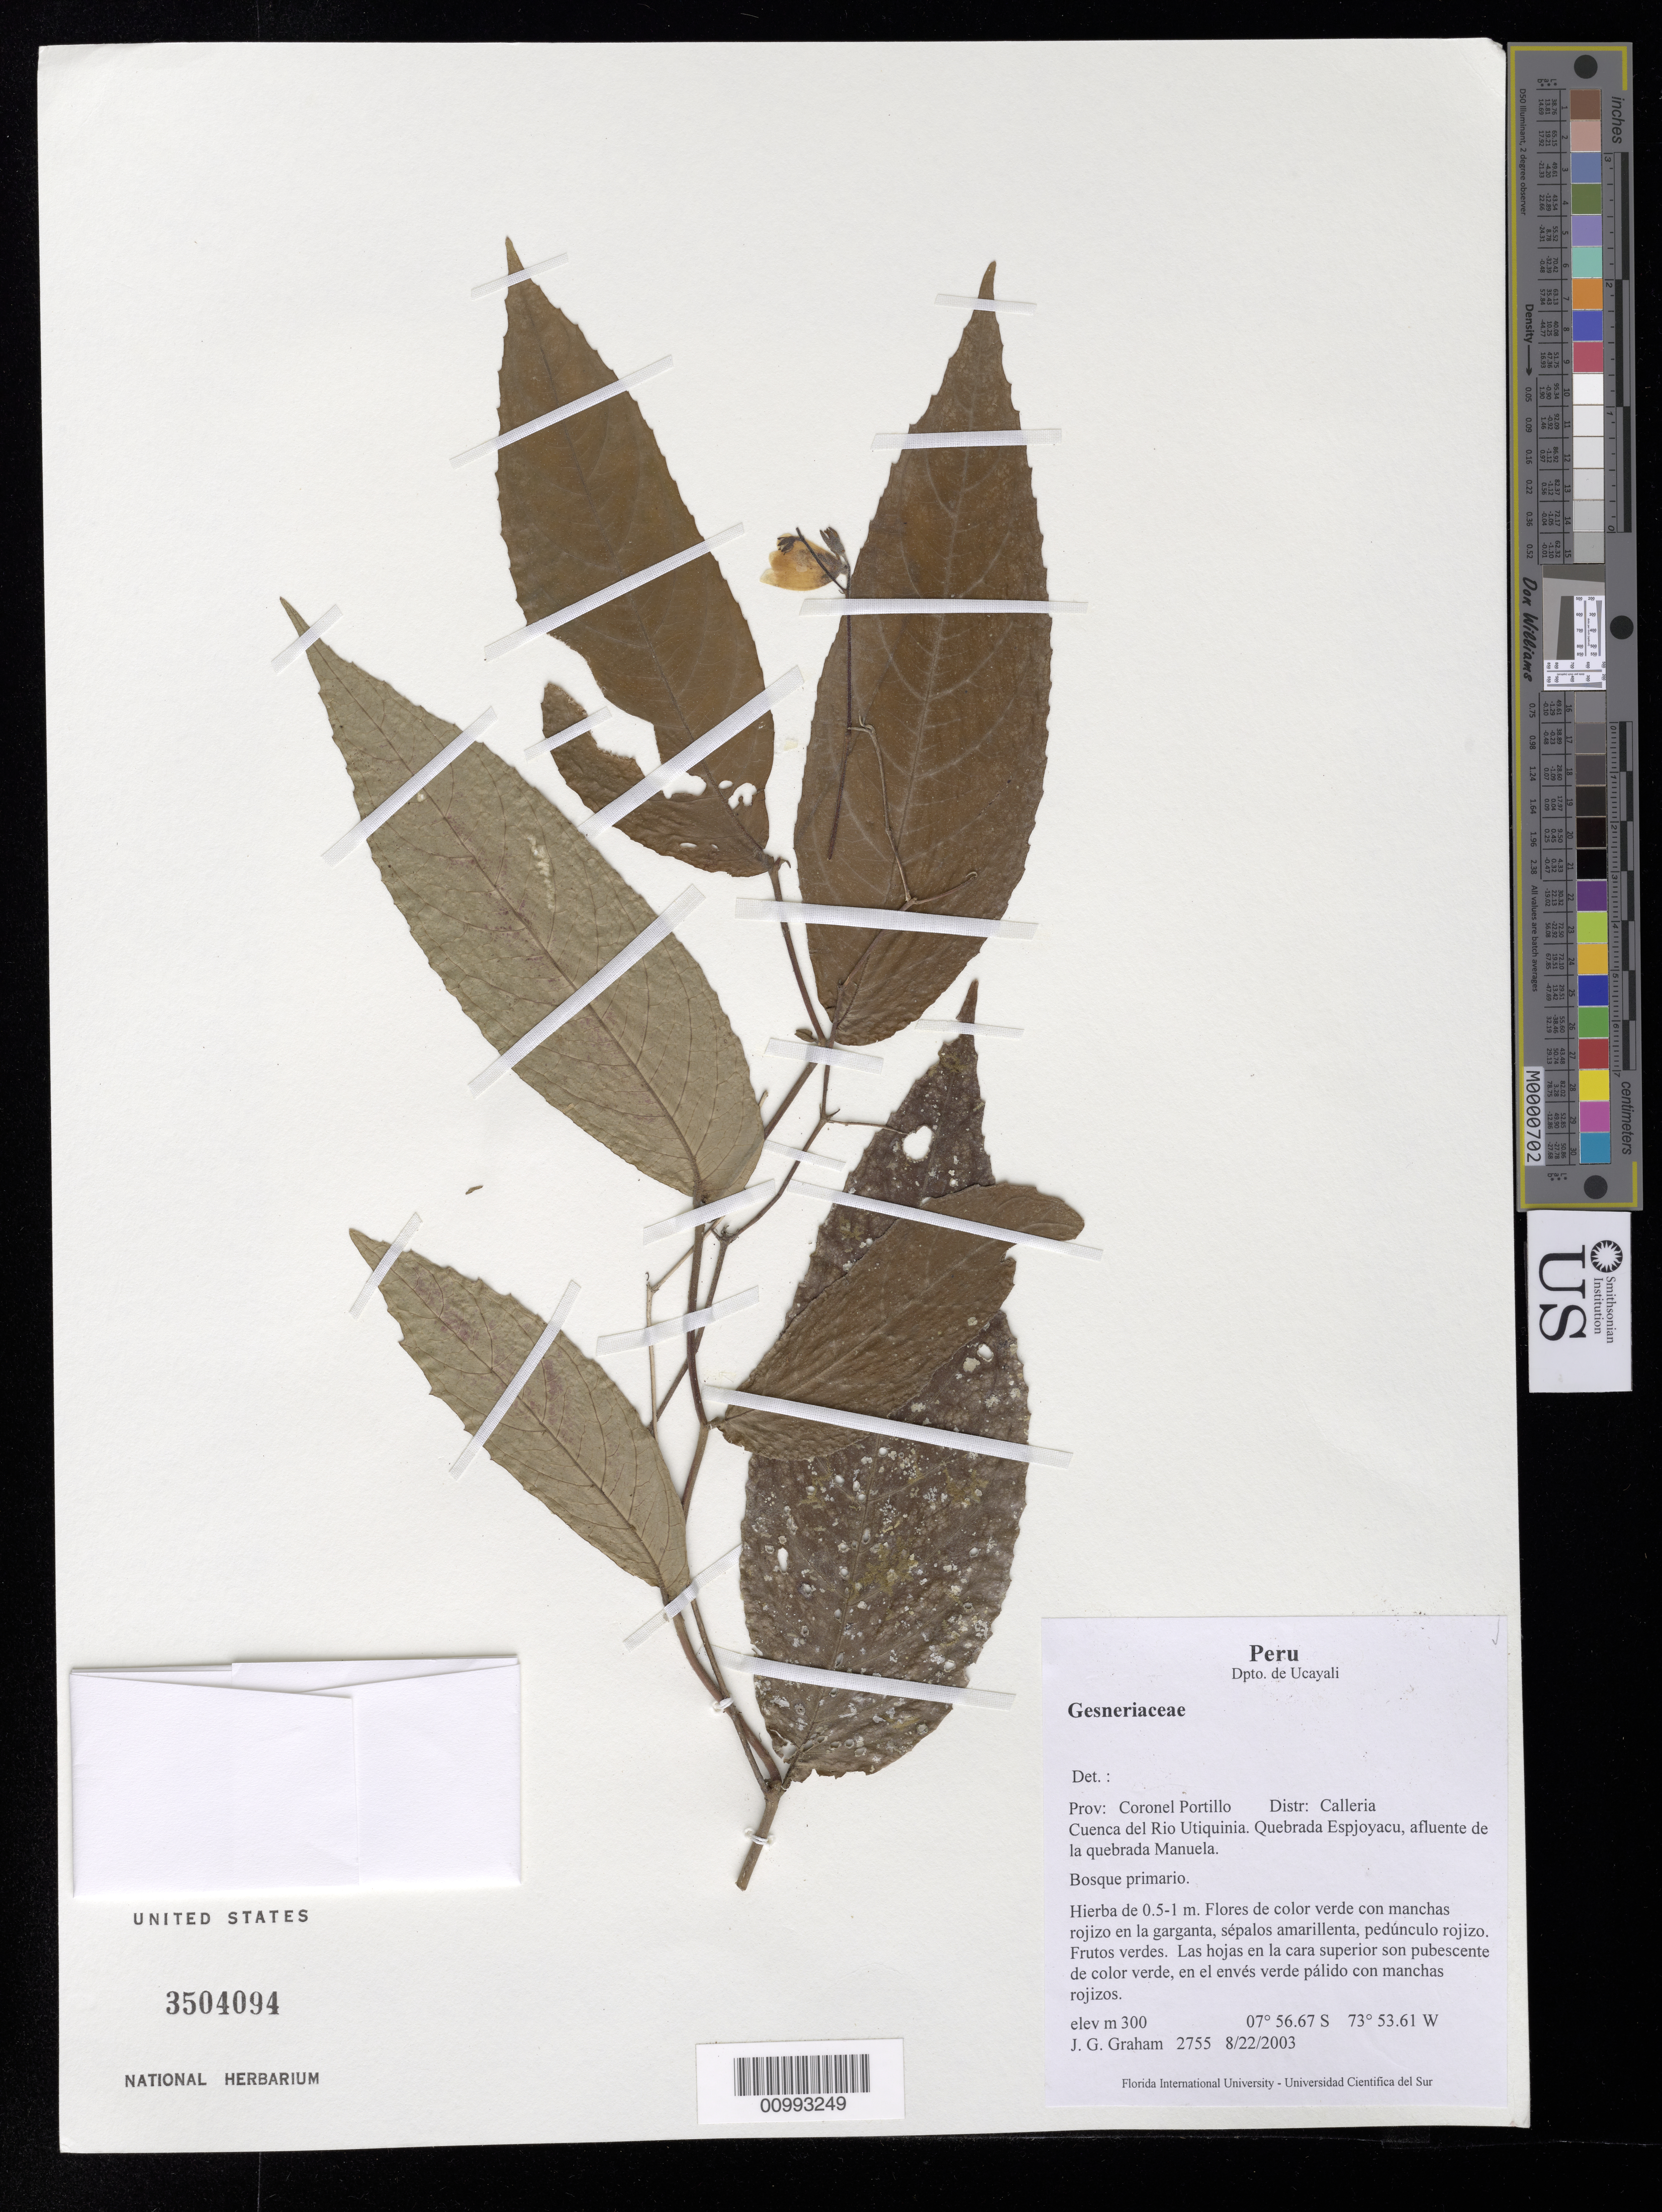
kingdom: Plantae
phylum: Tracheophyta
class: Magnoliopsida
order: Lamiales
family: Gesneriaceae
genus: Monopyle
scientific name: Monopyle sp.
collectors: J. G. Graham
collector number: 2755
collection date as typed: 22 Aug 2003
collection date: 2003-08-22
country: Peru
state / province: Ucayali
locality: Prov. Coronel Portillo, Distr. Calleria. Cuenca del Rio Utiquinia. Quebrada Espjoyacu, afluente de la quebrada Manuela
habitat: Bosque primario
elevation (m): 300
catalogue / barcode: US 3504094